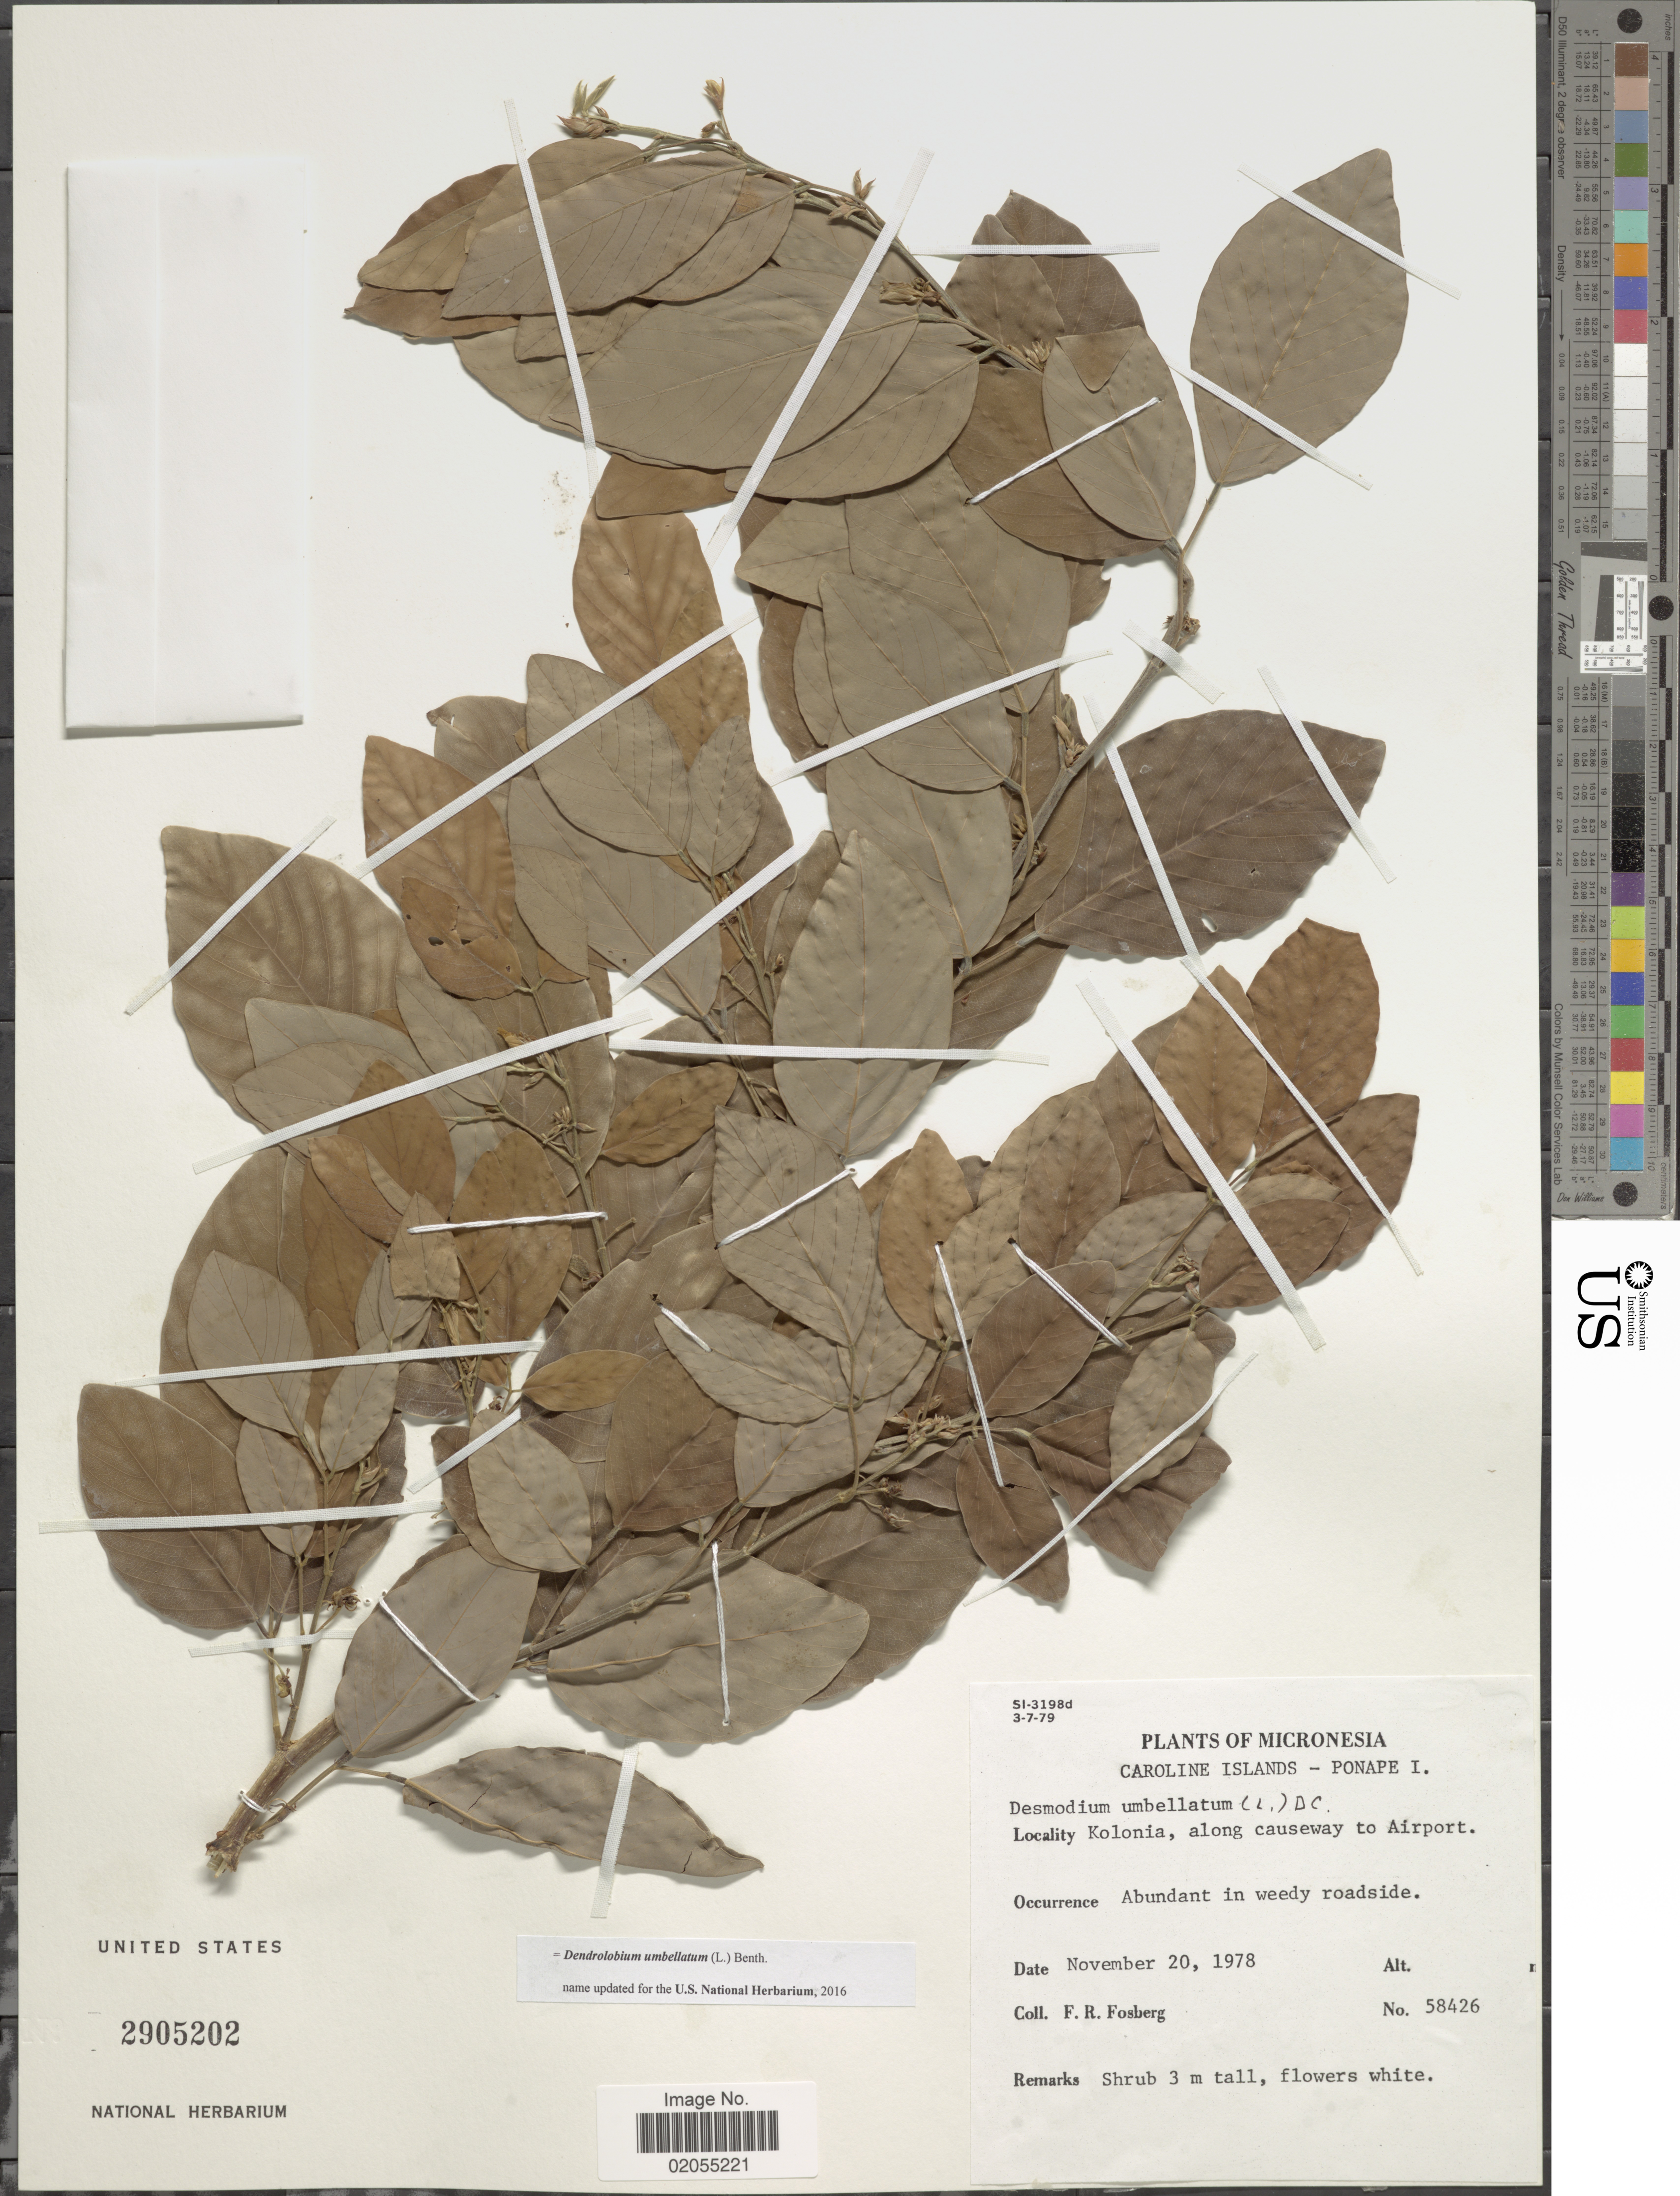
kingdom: Plantae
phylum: Tracheophyta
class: Magnoliopsida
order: Fabales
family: Fabaceae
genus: Dendrolobium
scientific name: Dendrolobium umbellatum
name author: (L.) Benth.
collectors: F. R. Fosberg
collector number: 58426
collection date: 1978-11-20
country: Micronesia, Federated States of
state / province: Pohnpei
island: Pohnpei [Ponape]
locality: Micronesia, Caroline Islands, Ponape I., Kolonia, along causeway to Airport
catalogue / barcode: US 2905202